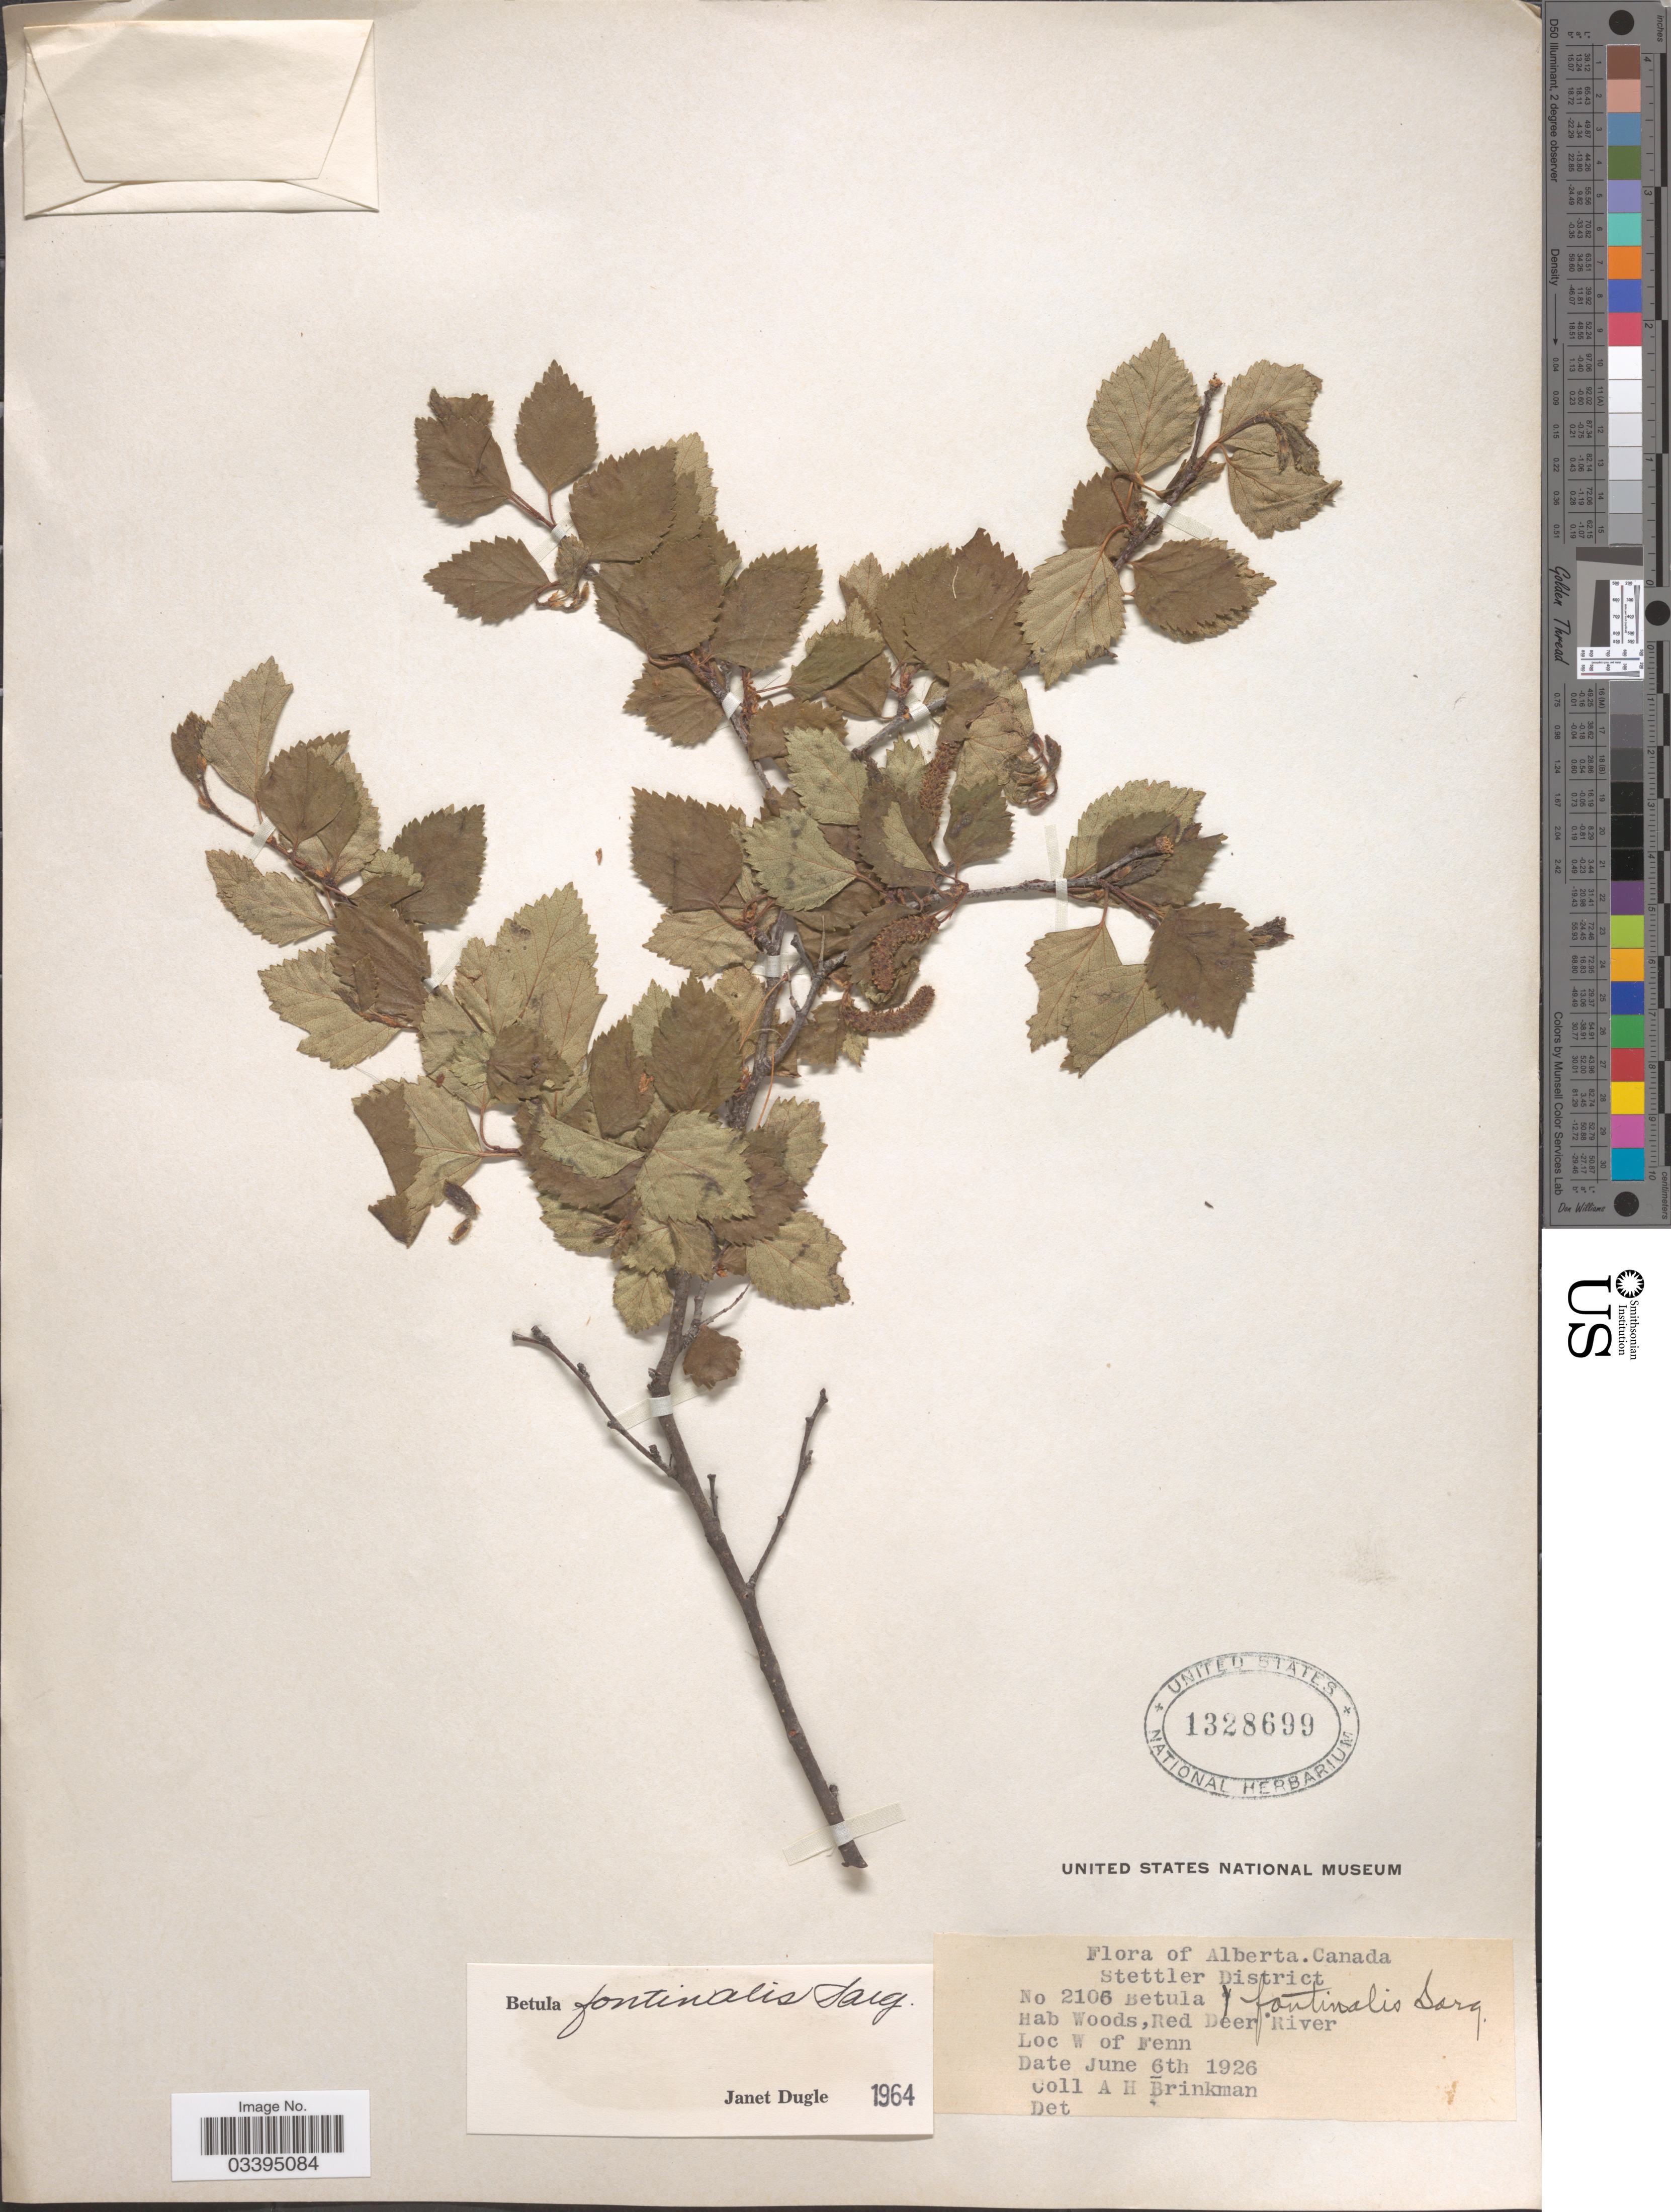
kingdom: Plantae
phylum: Tracheophyta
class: Magnoliopsida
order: Fagales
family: Betulaceae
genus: Betula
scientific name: Betula fontinalis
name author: Sarg.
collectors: A. Brinkman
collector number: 2106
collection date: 1926-06-06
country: Canada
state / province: Alberta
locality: Stettler District, Red Deer River. W of Fenn.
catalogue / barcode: US 1328699